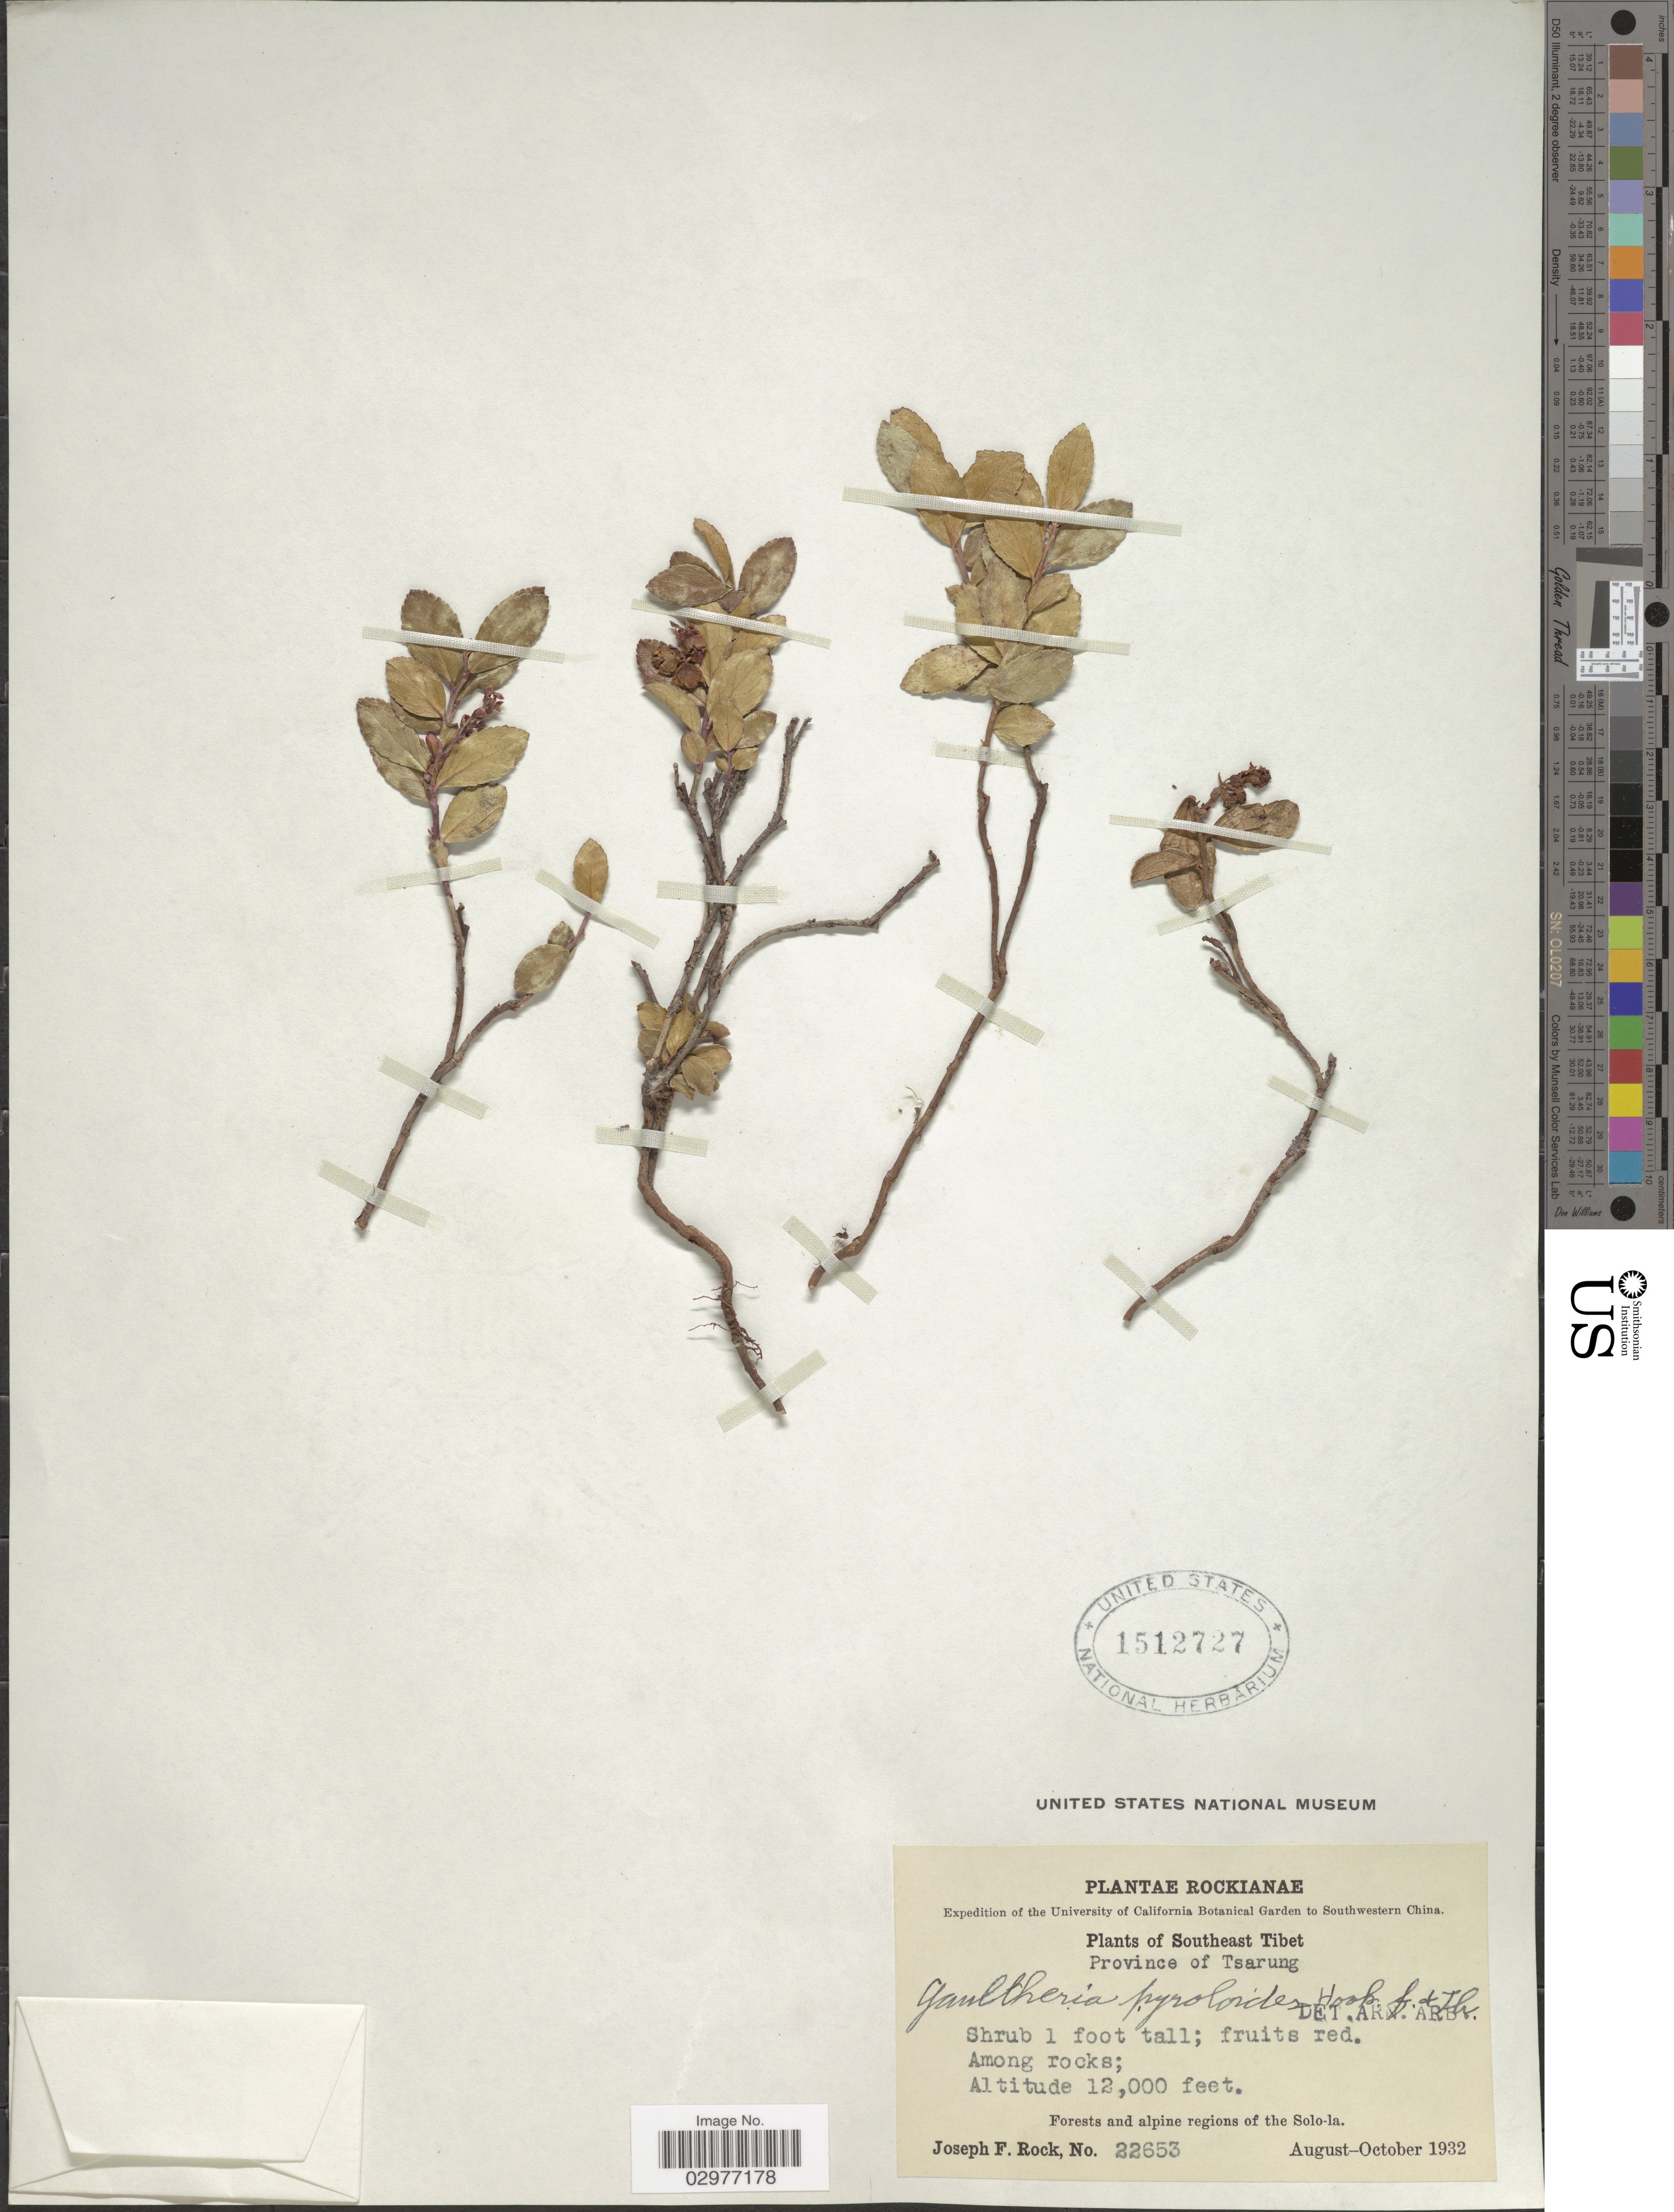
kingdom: Plantae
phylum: Tracheophyta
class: Magnoliopsida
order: Ericales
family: Ericaceae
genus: Gaultheria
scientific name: Gaultheria pyroloides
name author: Hook. f. & Thomson ex Miq.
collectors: J. F. Rock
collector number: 22653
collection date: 1932-08/1932-10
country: China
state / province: Xizang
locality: Southeast Tibet. Province of Tsarung. Forests and alpine regions of the Solo-la.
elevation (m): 3658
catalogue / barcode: US 1512727